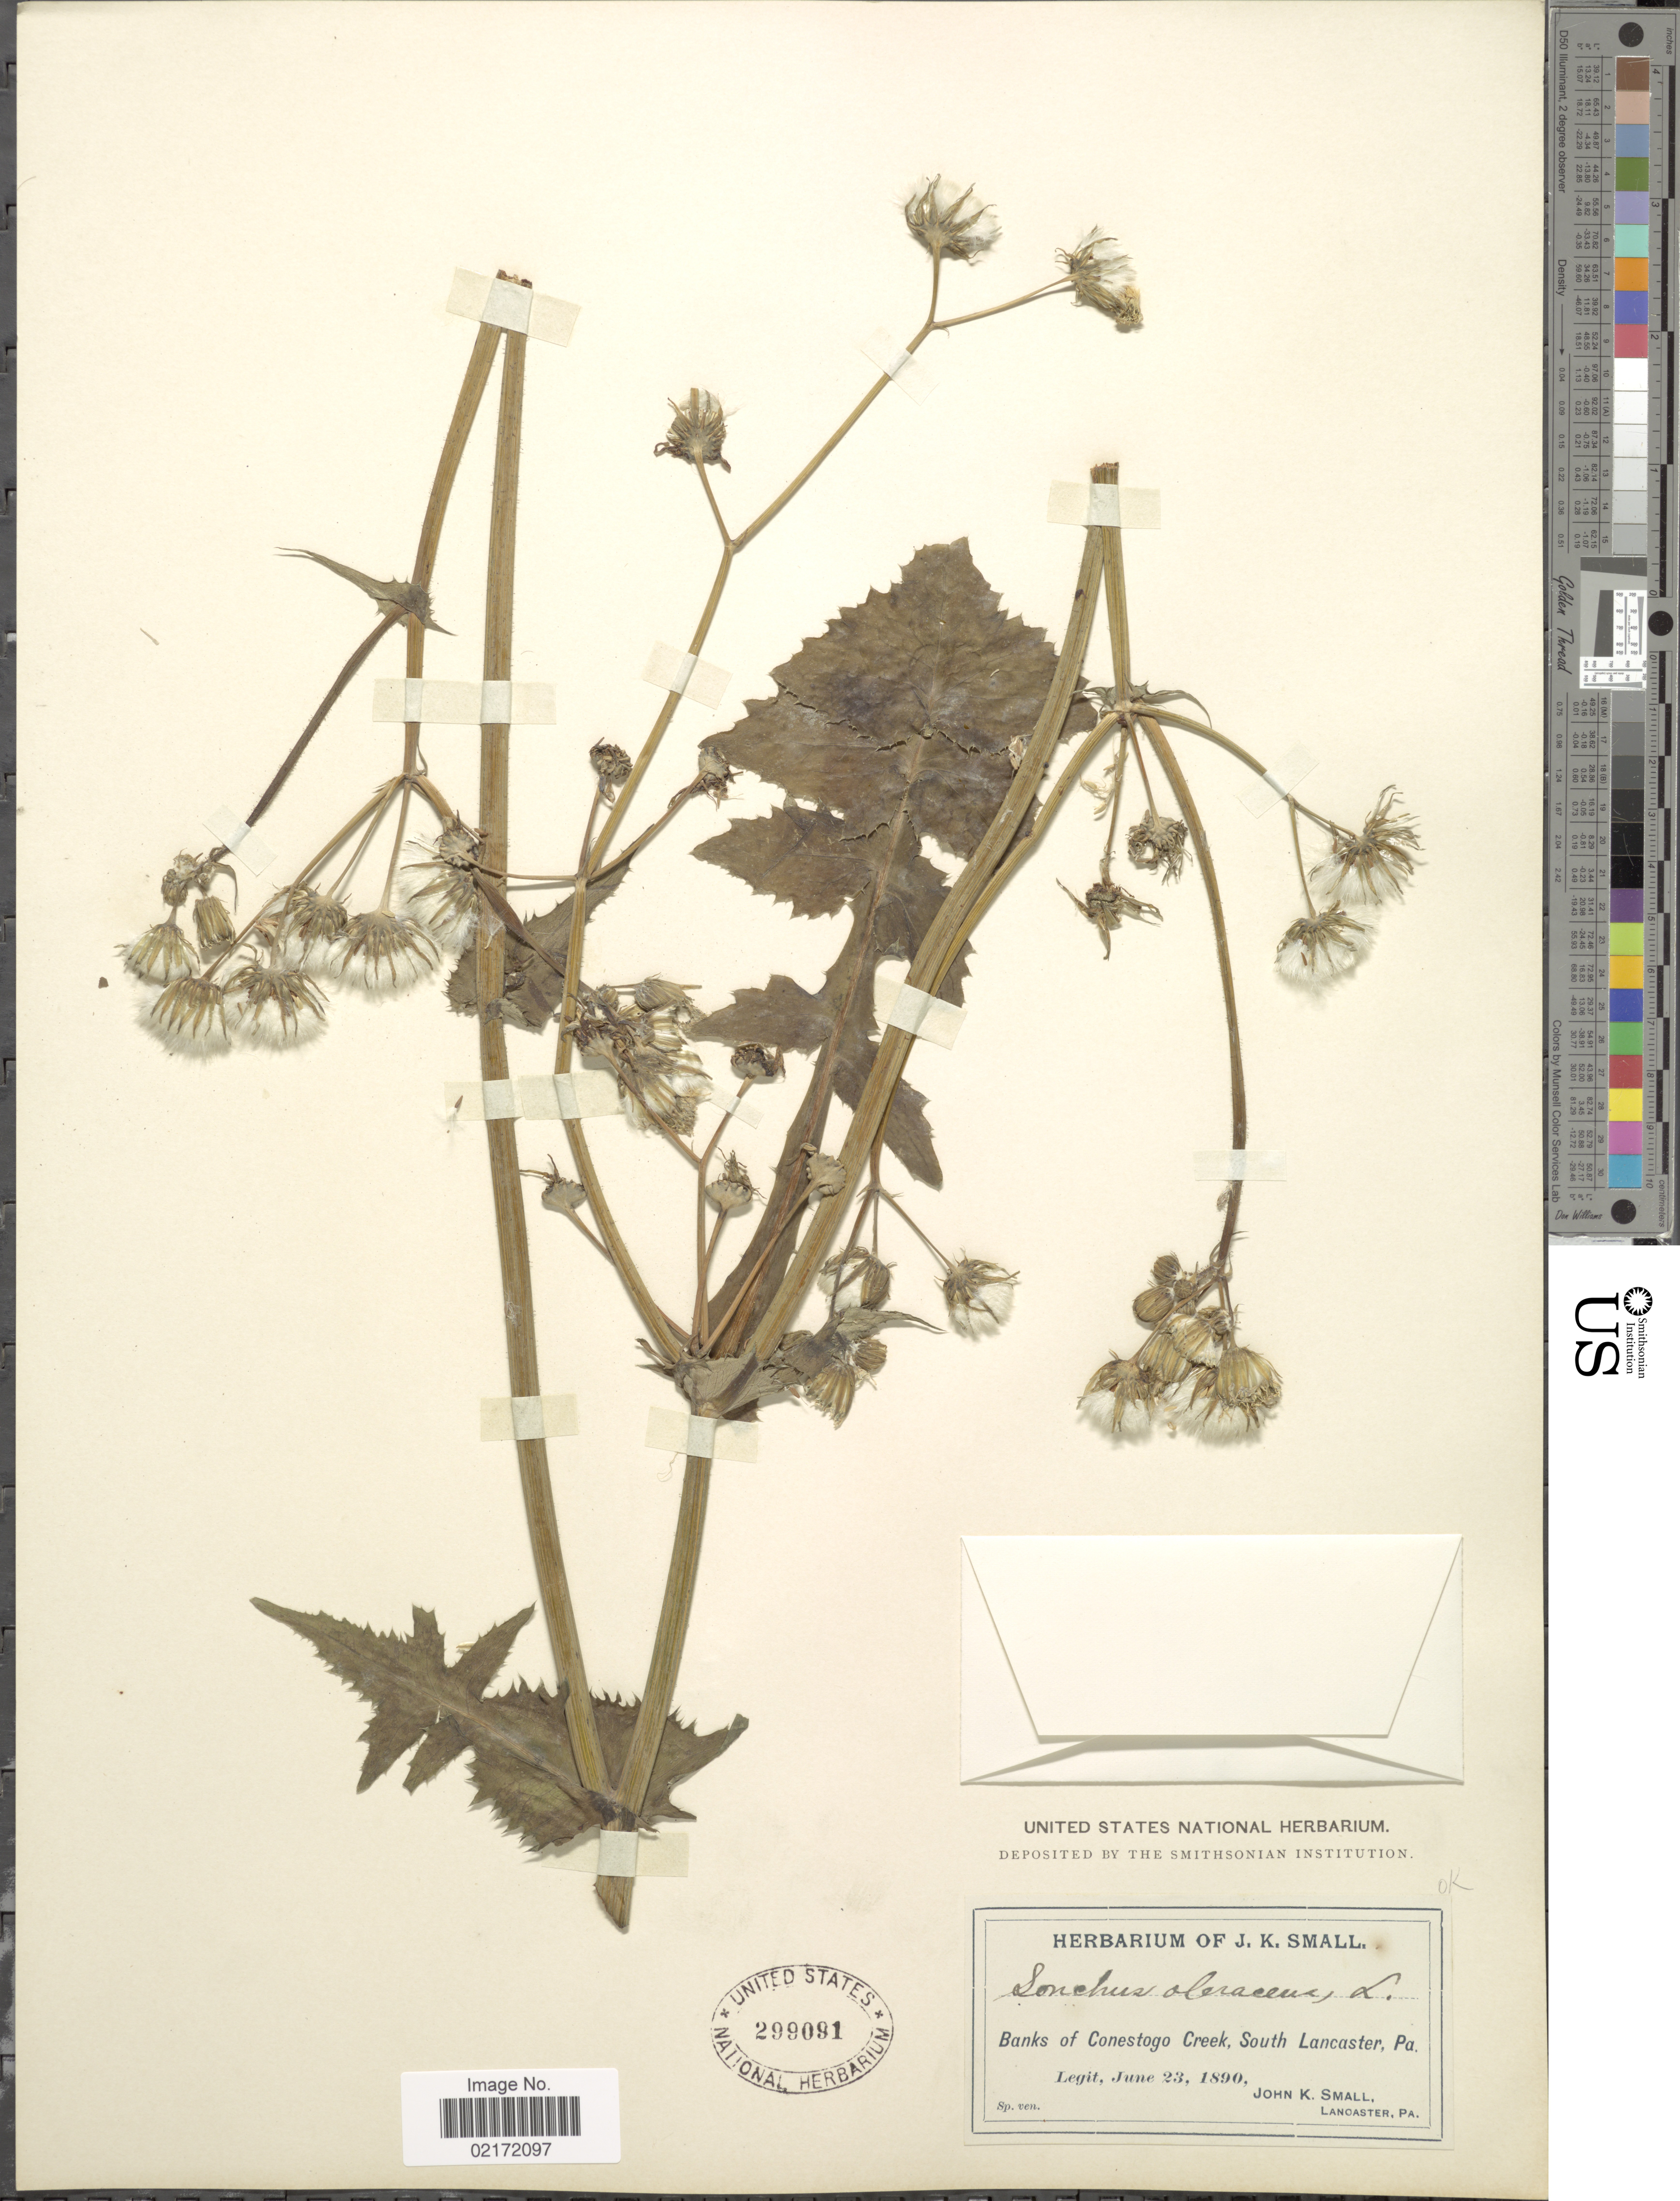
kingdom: Plantae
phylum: Tracheophyta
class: Magnoliopsida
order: Asterales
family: Asteraceae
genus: Sonchus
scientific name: Sonchus oleraceus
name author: L.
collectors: J. K. Small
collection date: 1890-06-23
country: United States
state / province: Pennsylvania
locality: Banks of Conestogo Creek, South Lancaster, Pa.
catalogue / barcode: US 299091